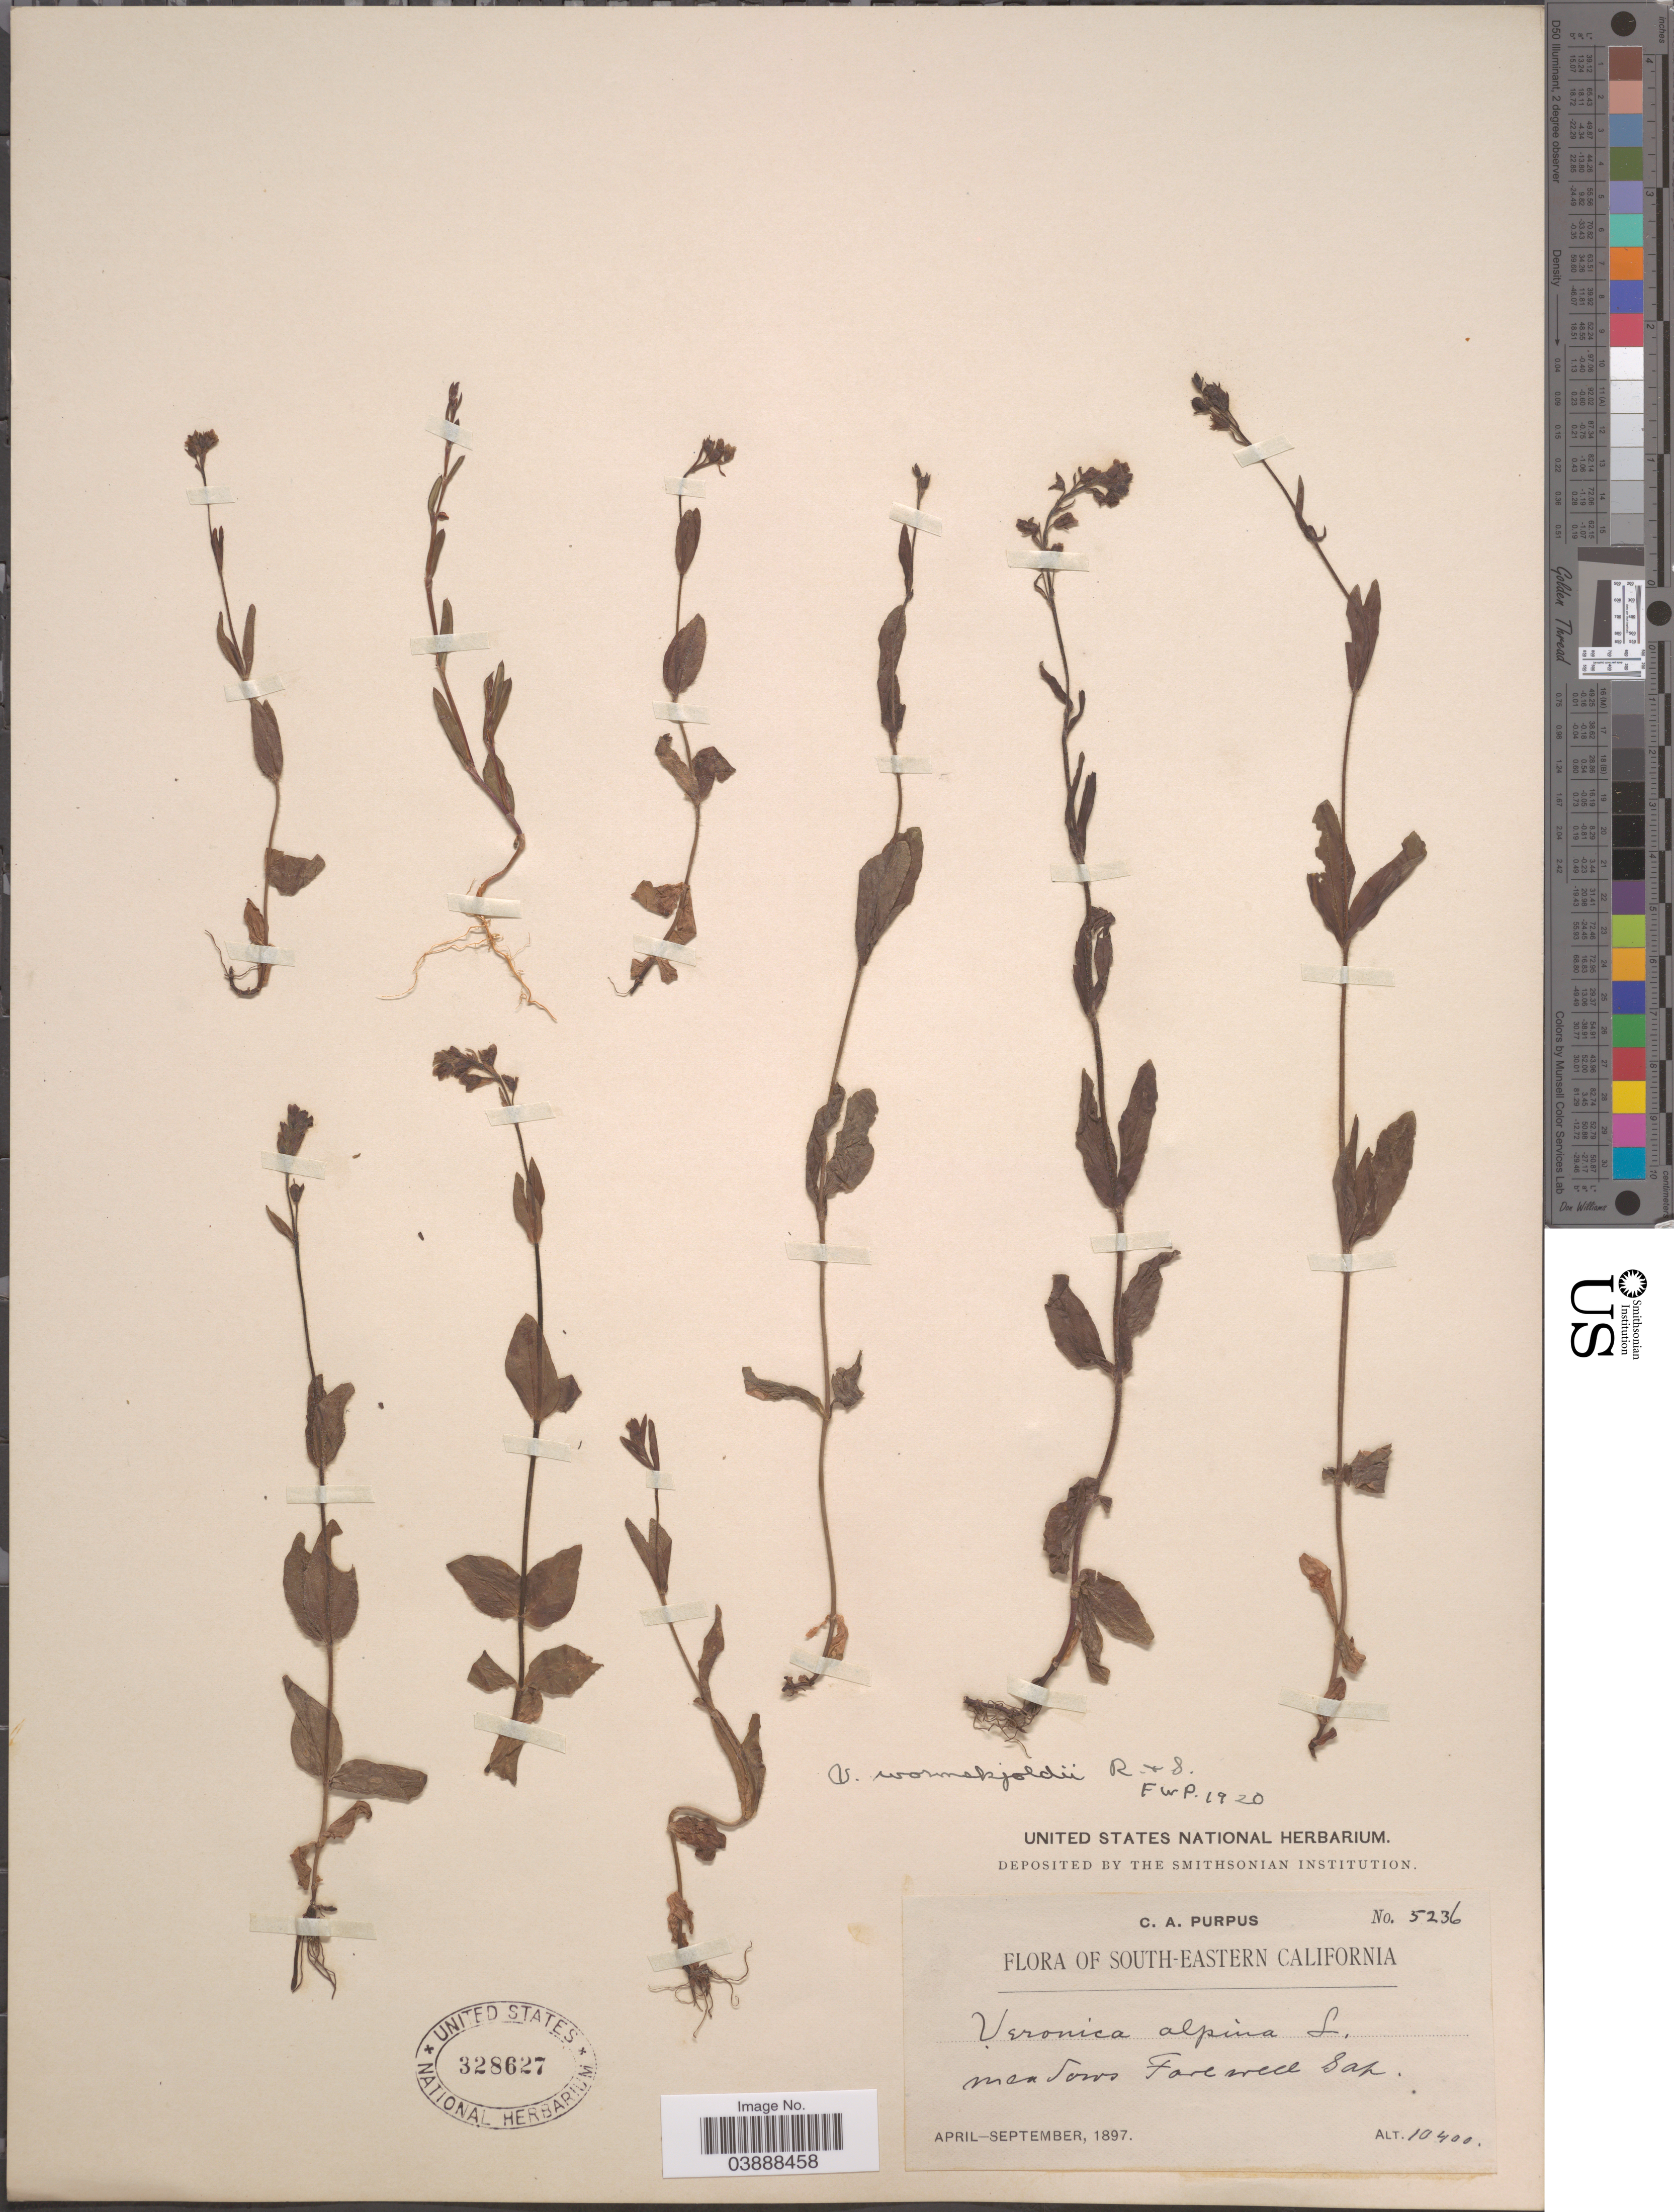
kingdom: Plantae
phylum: Tracheophyta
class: Magnoliopsida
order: Lamiales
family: Plantaginaceae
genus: Veronica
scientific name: Veronica wormskjoldii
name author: Roem. & Schult.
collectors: C. A. Purpus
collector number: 5236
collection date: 1897-04/1897-09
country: United States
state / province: California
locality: South-Eastern California. Meadows Farewell Gap.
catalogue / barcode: US 328627